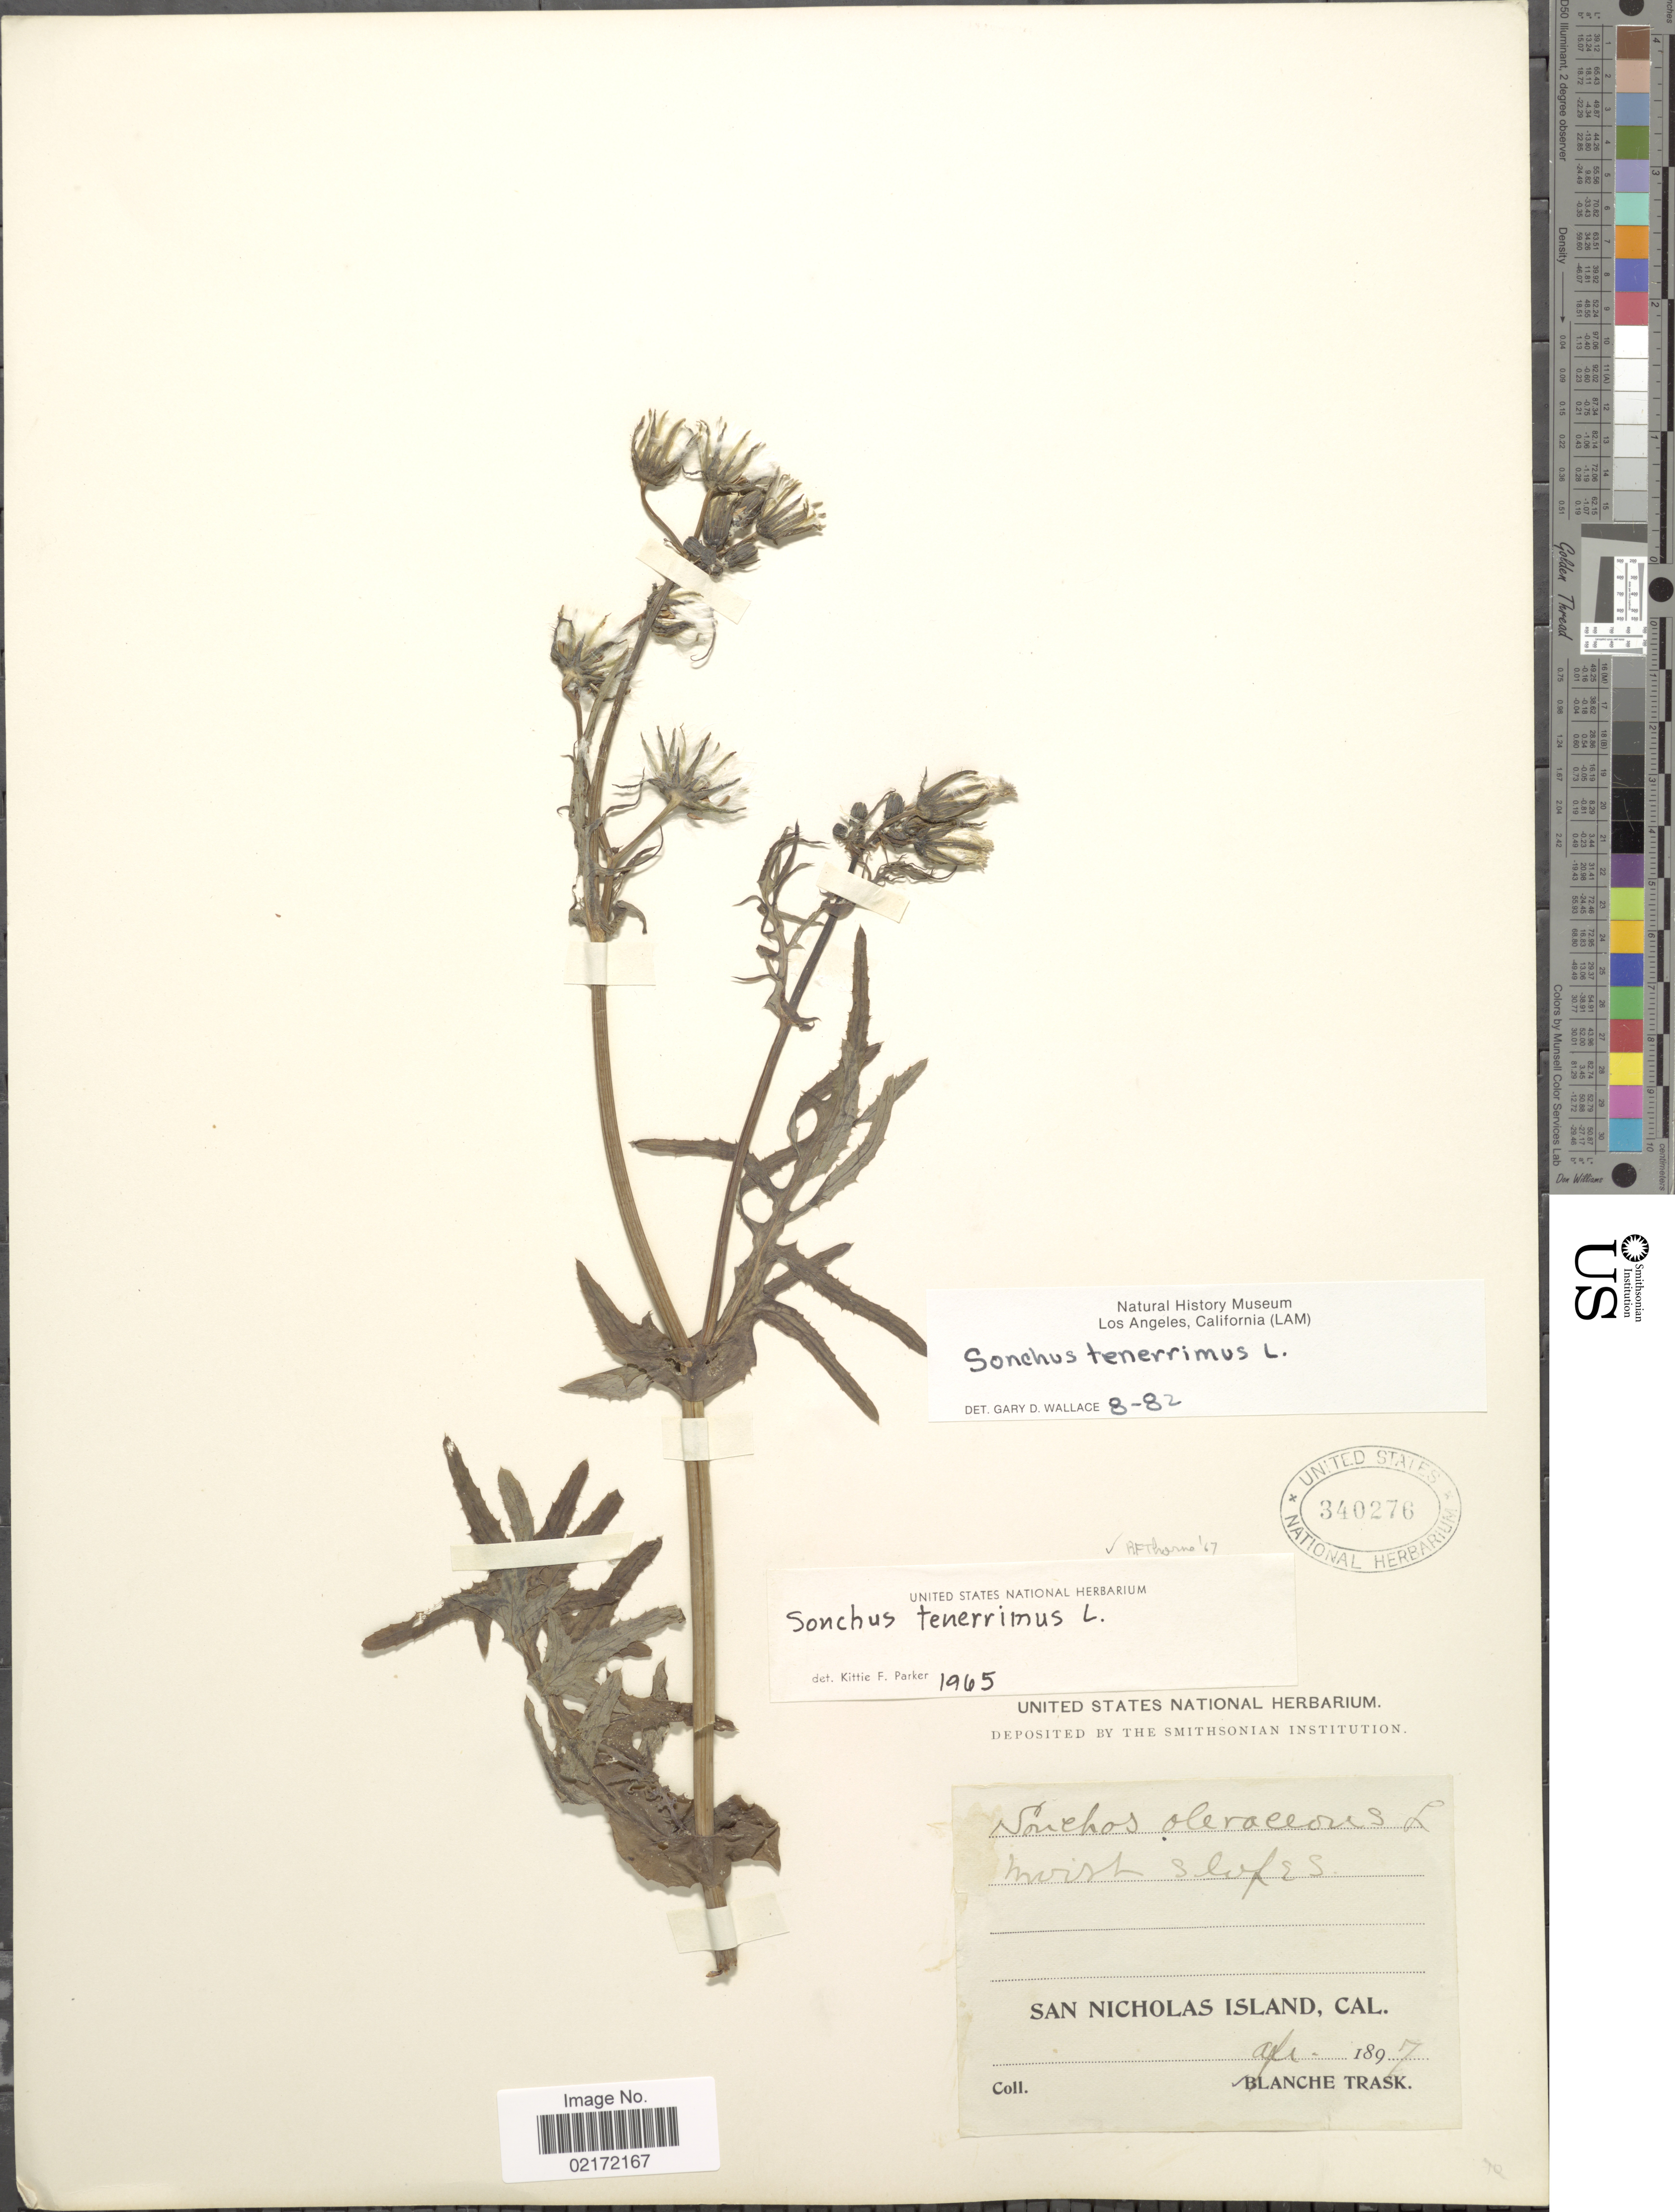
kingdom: Plantae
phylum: Tracheophyta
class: Magnoliopsida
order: Asterales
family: Asteraceae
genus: Sonchus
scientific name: Sonchus tenerrimus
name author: L.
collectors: B. Trask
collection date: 1897-04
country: United States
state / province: California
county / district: Ventura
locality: San Nicholas Island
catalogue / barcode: US 340276